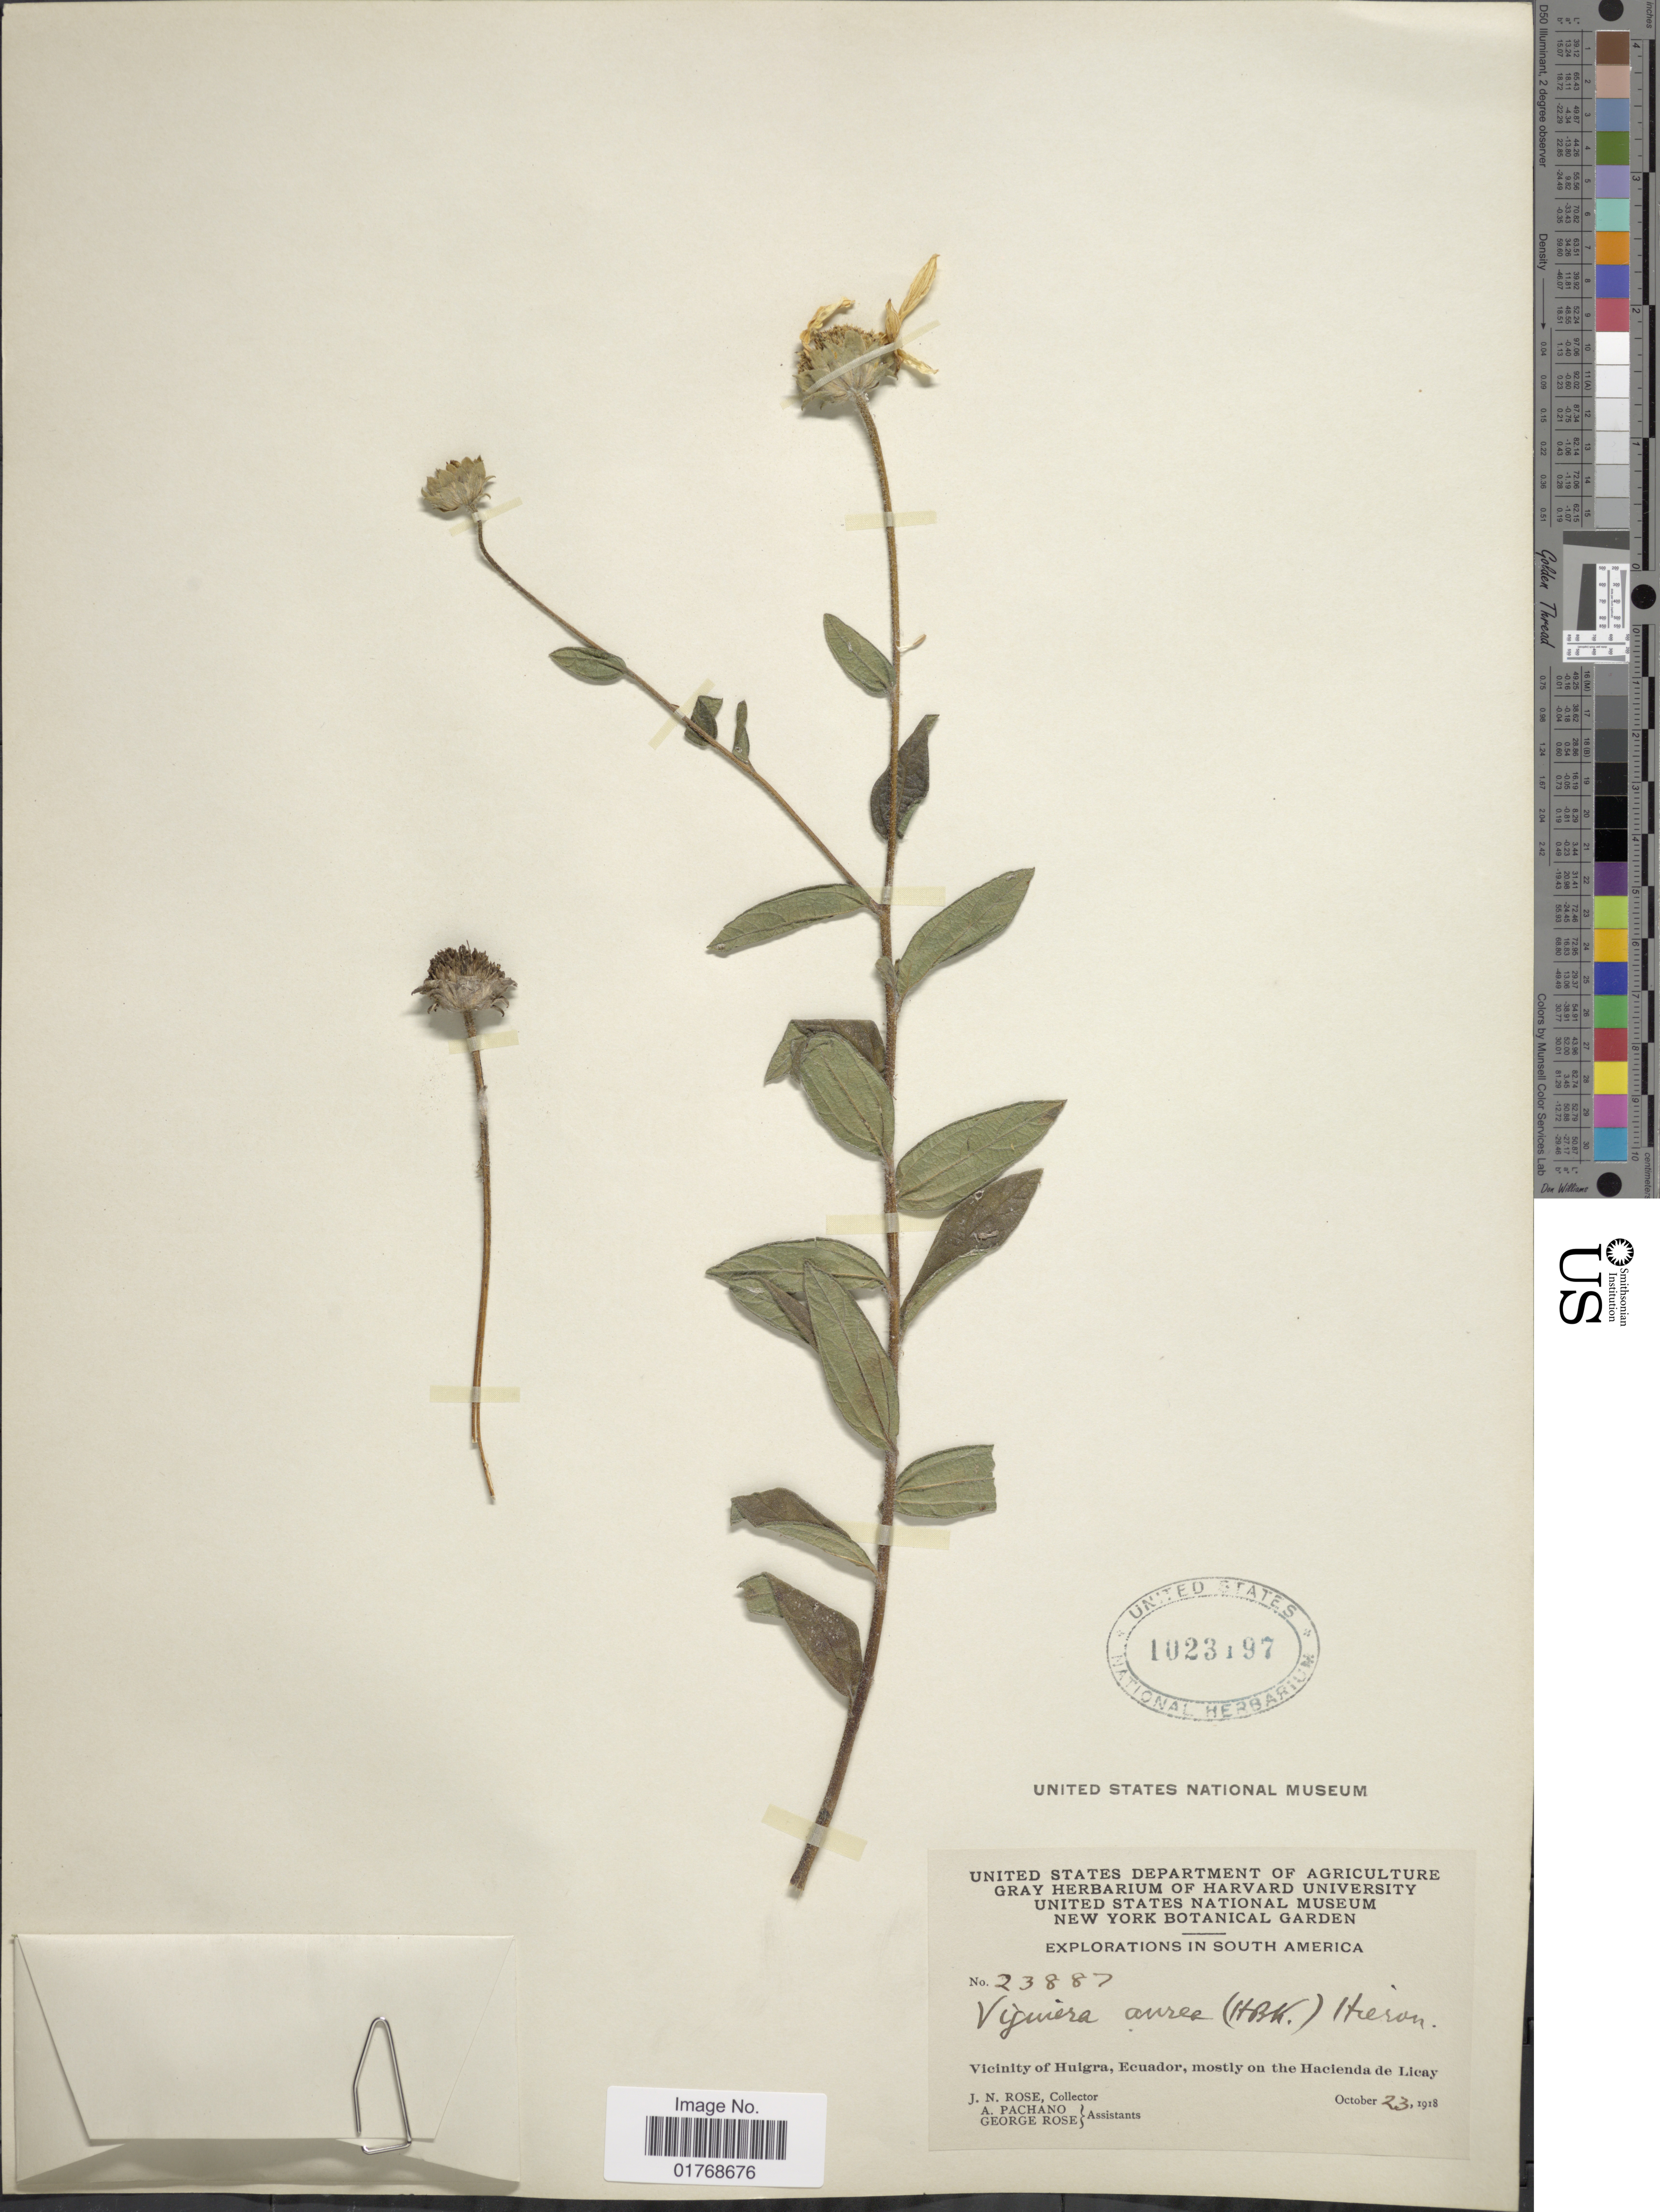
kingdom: Plantae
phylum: Tracheophyta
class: Magnoliopsida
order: Asterales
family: Asteraceae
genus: Viguiera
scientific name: Viguiera incana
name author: (Pers.) S.F. Blake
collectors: J. N. Rose, A. Pachano & G. Rose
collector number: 23887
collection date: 1918-10-23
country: Ecuador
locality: Vicinity of Huigra, Ecuador, mostly on the Hacienda de Licay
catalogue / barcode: US 1023197